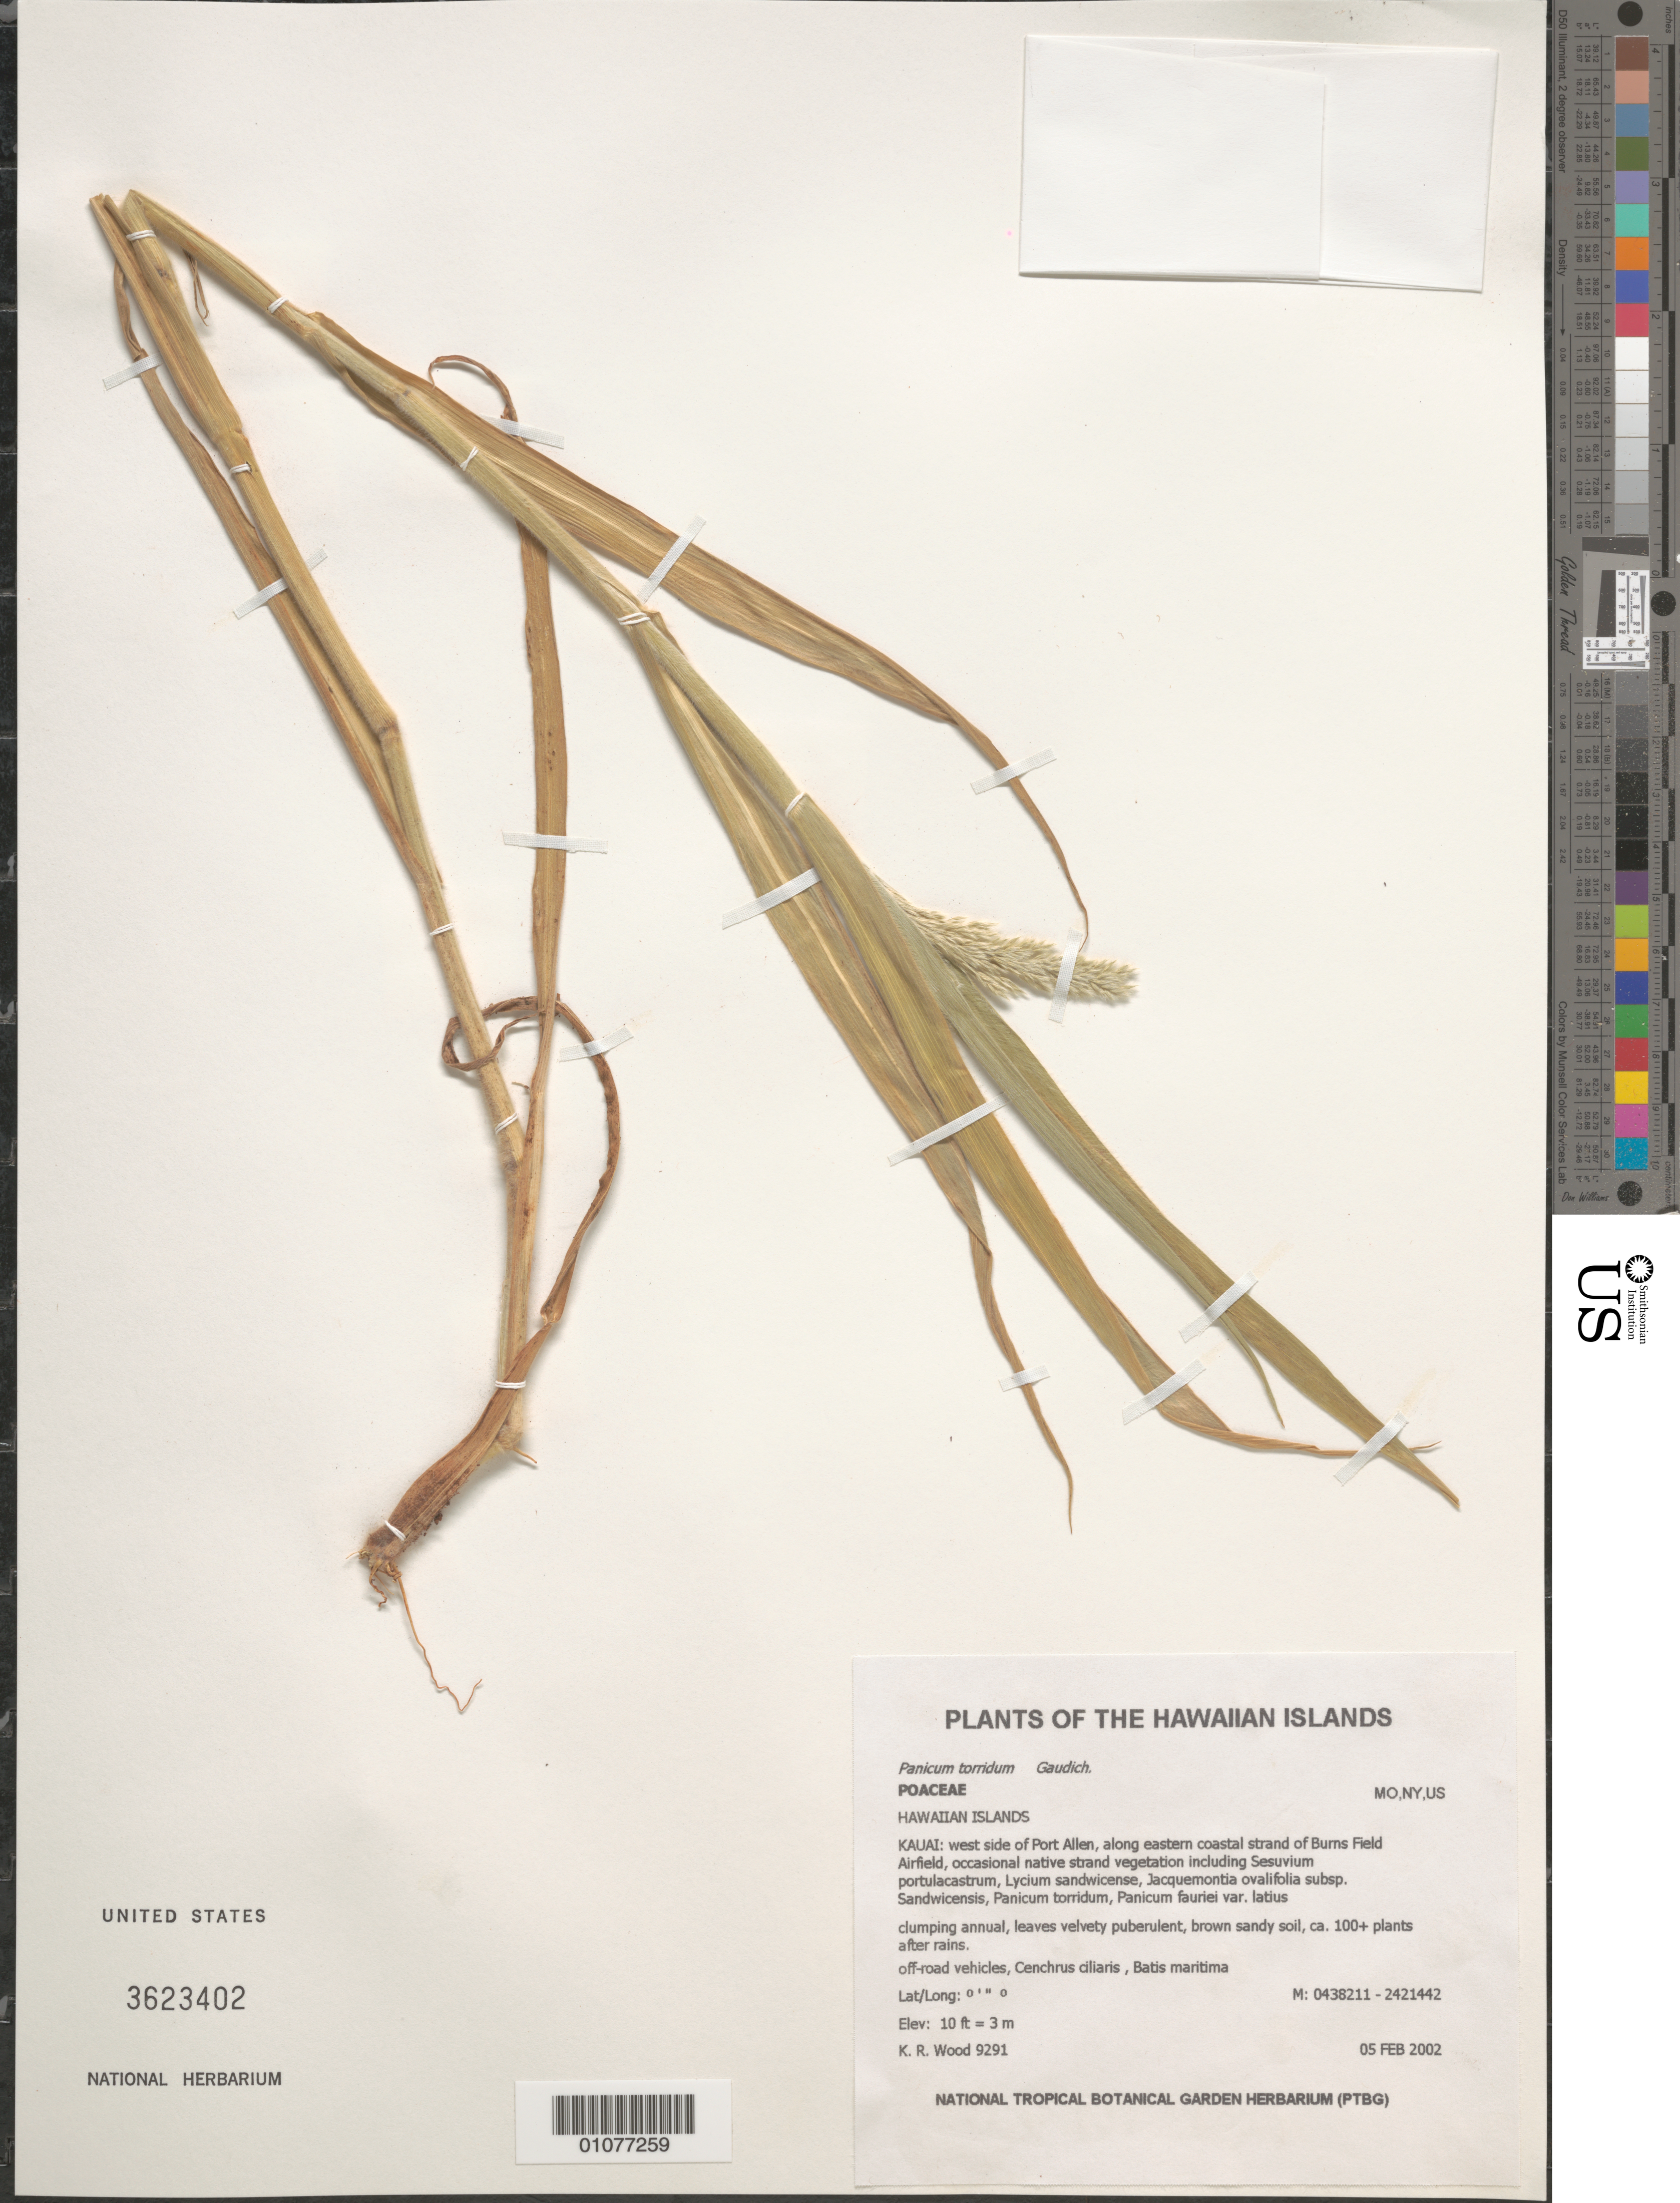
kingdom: Plantae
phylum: Tracheophyta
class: Liliopsida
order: Poales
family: Poaceae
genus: Panicum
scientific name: Panicum torridum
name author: Gaudich.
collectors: K. R. Wood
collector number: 9291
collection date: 2002-02-05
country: United States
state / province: Hawaii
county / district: Kaui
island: Kaua'i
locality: W side of Port Allen, along E coastal strand of Burns Field Airfield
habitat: native strand vegitation; off-road vehicles, Cenchrus cilaris, Batis maritima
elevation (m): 3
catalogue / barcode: US 3623402